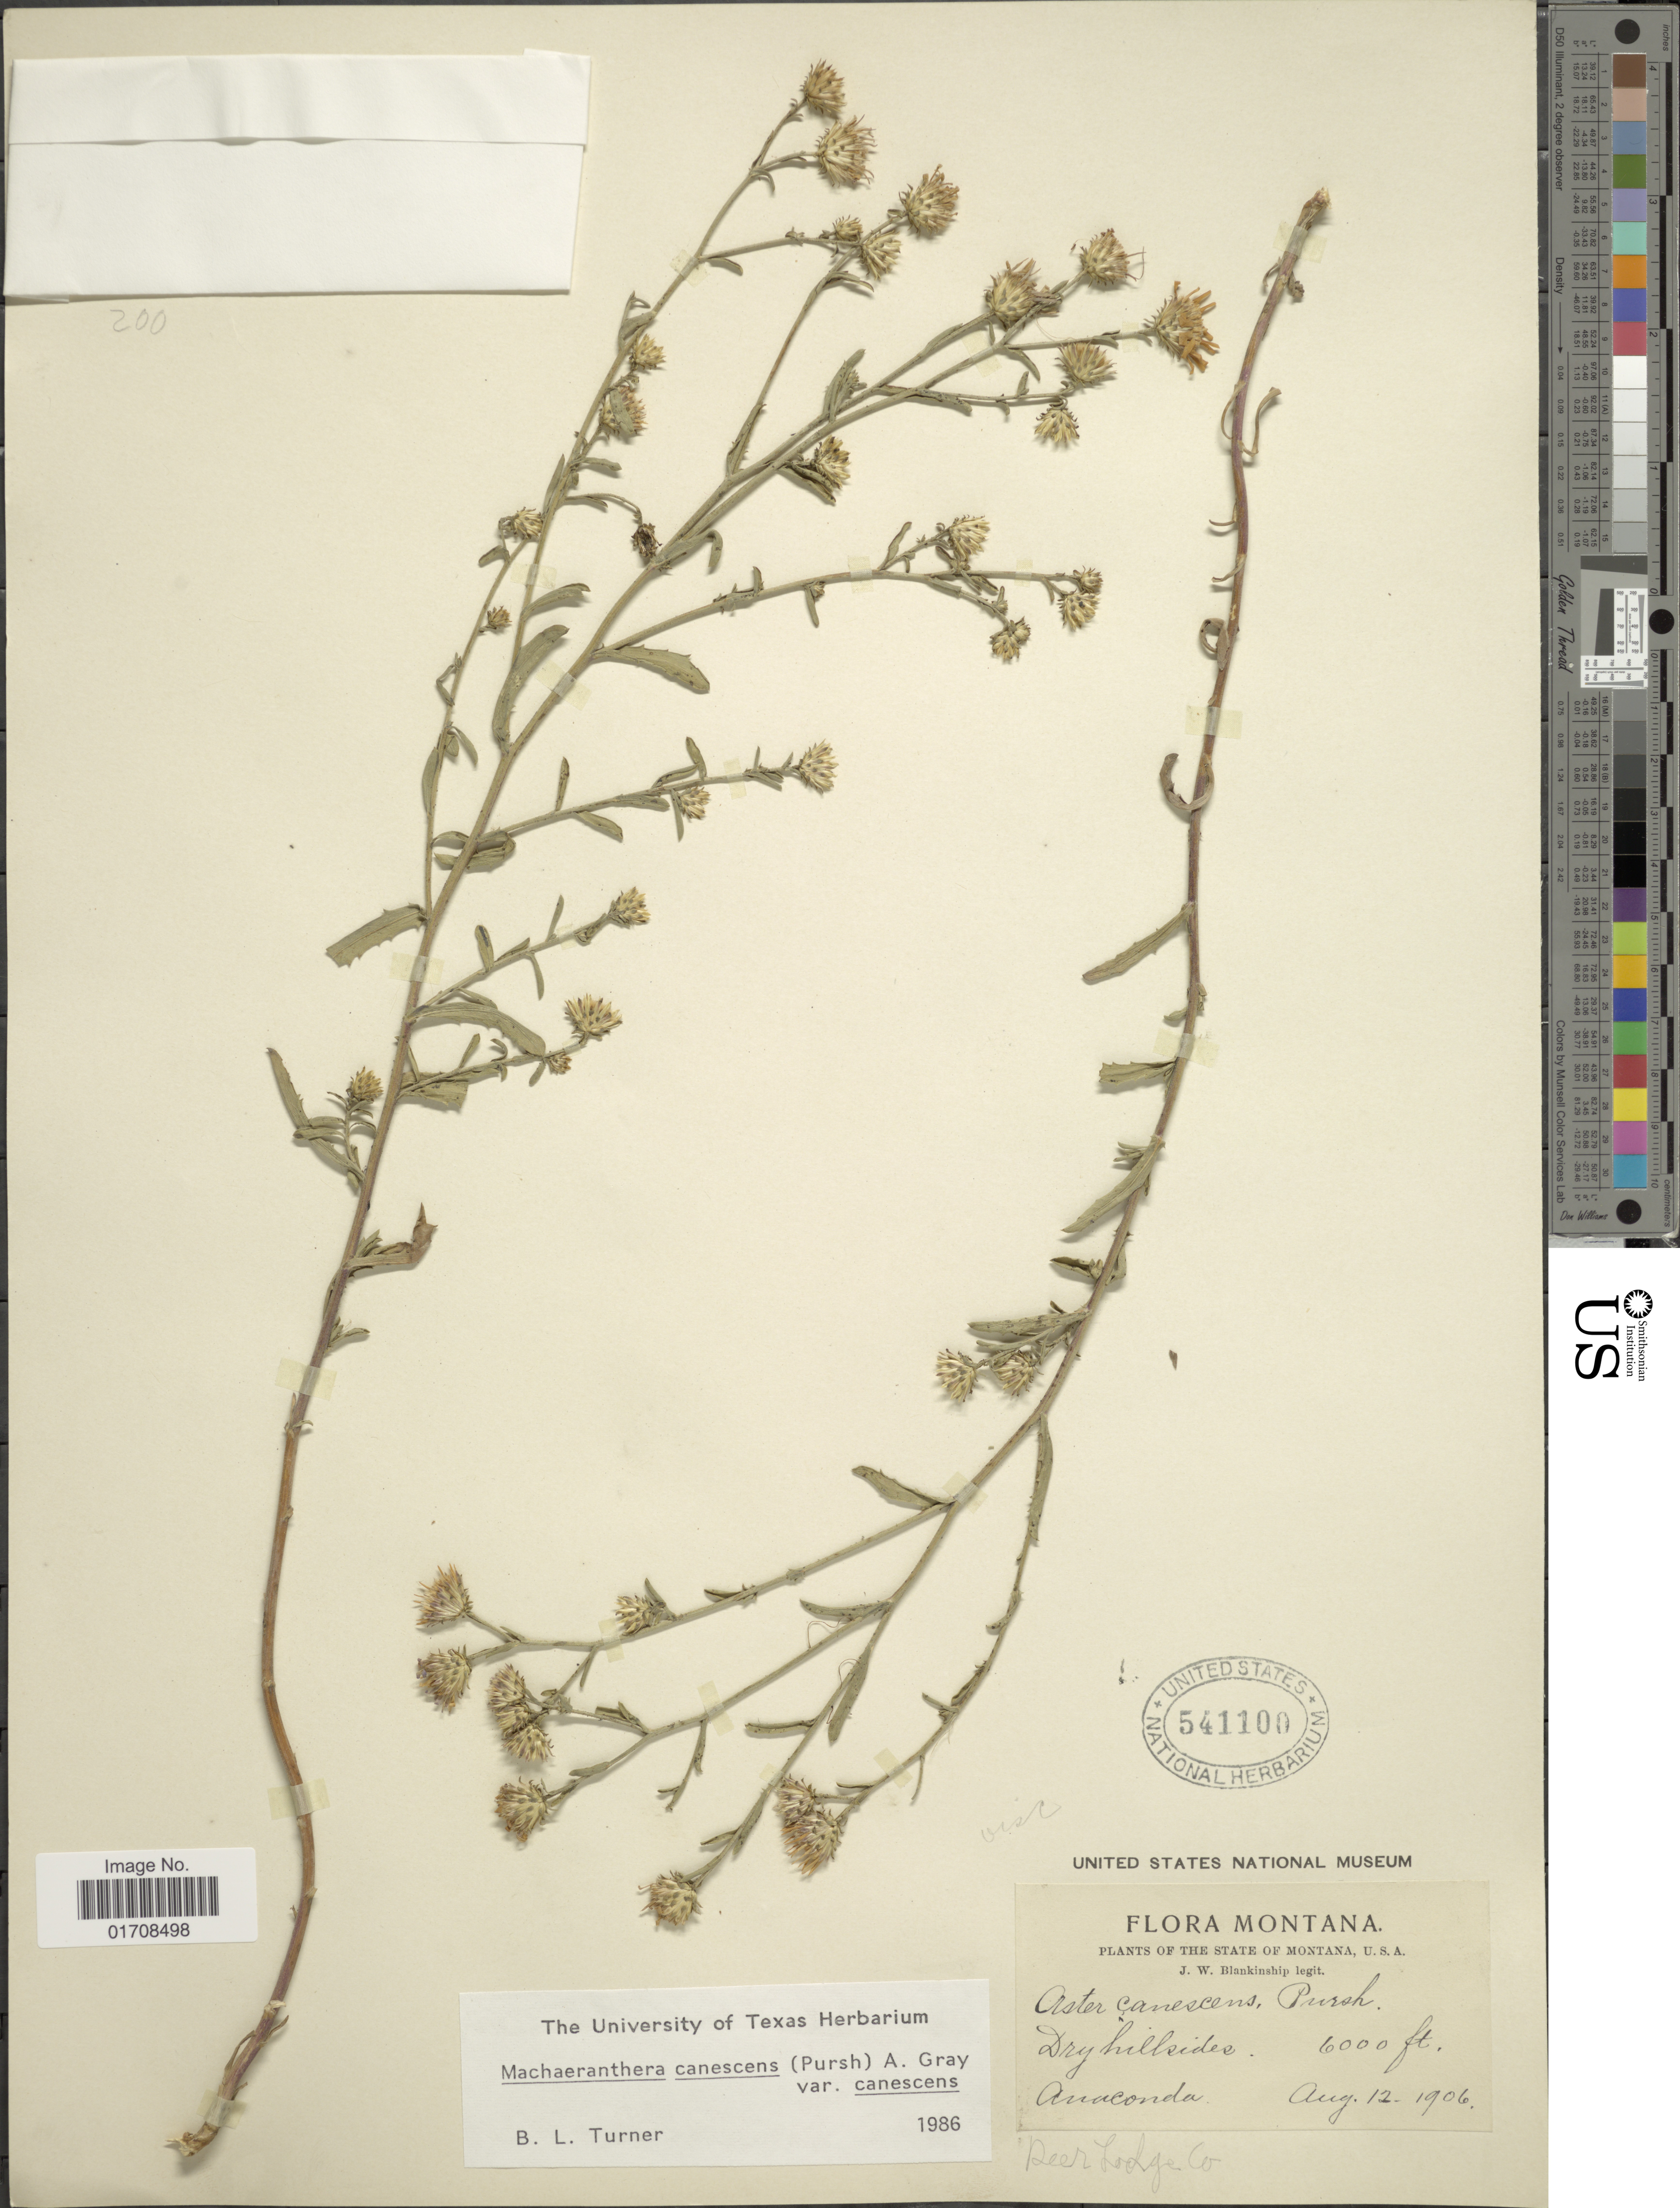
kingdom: Plantae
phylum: Tracheophyta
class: Magnoliopsida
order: Asterales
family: Asteraceae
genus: Machaeranthera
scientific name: Machaeranthera canescens var. canescens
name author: (Pursh) A. Gray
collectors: J. W. Blankinship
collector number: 200?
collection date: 1906-08-12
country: United States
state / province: Montana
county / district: Deer Lodge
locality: Anaconda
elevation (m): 1829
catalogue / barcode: US 541100